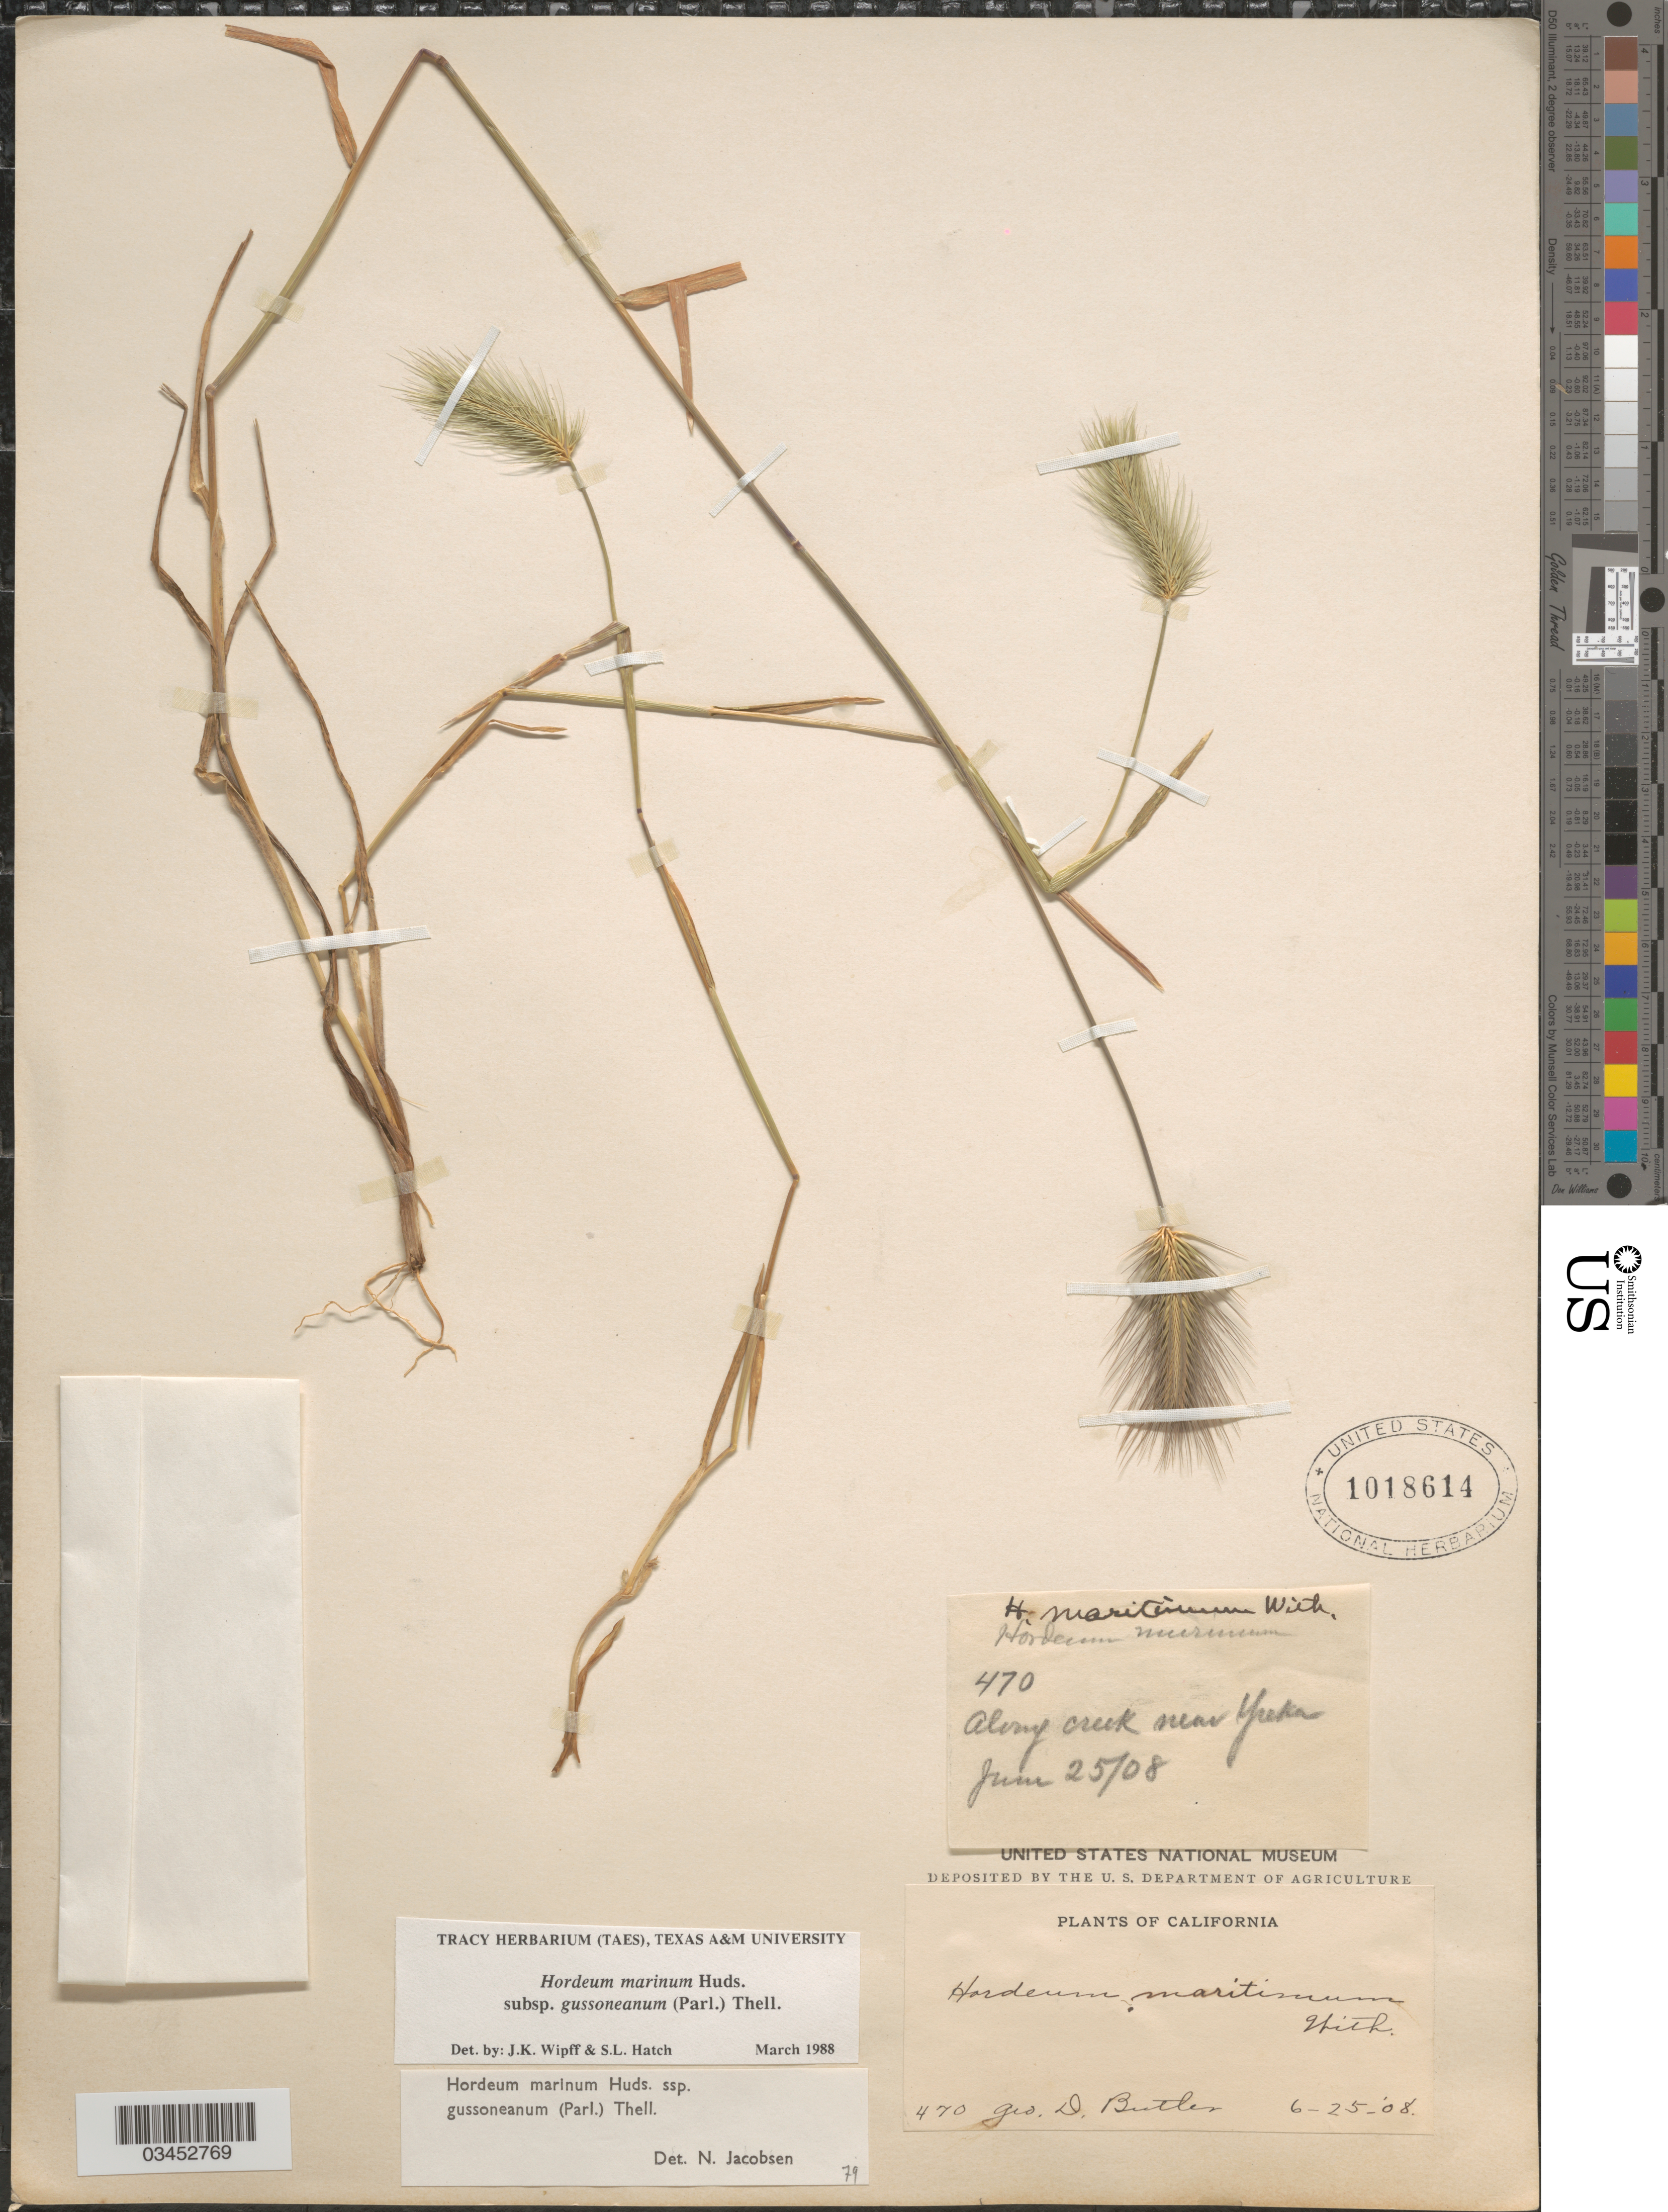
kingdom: Plantae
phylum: Tracheophyta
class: Liliopsida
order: Poales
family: Poaceae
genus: Hordeum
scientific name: Hordeum marinum subsp. gussoneanum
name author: (Parl.) Thell.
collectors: G. D. Butler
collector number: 470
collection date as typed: Transcribed d/m/y: 25/6/8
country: United States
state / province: California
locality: Along creek near Yreka.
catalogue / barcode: US 1018614